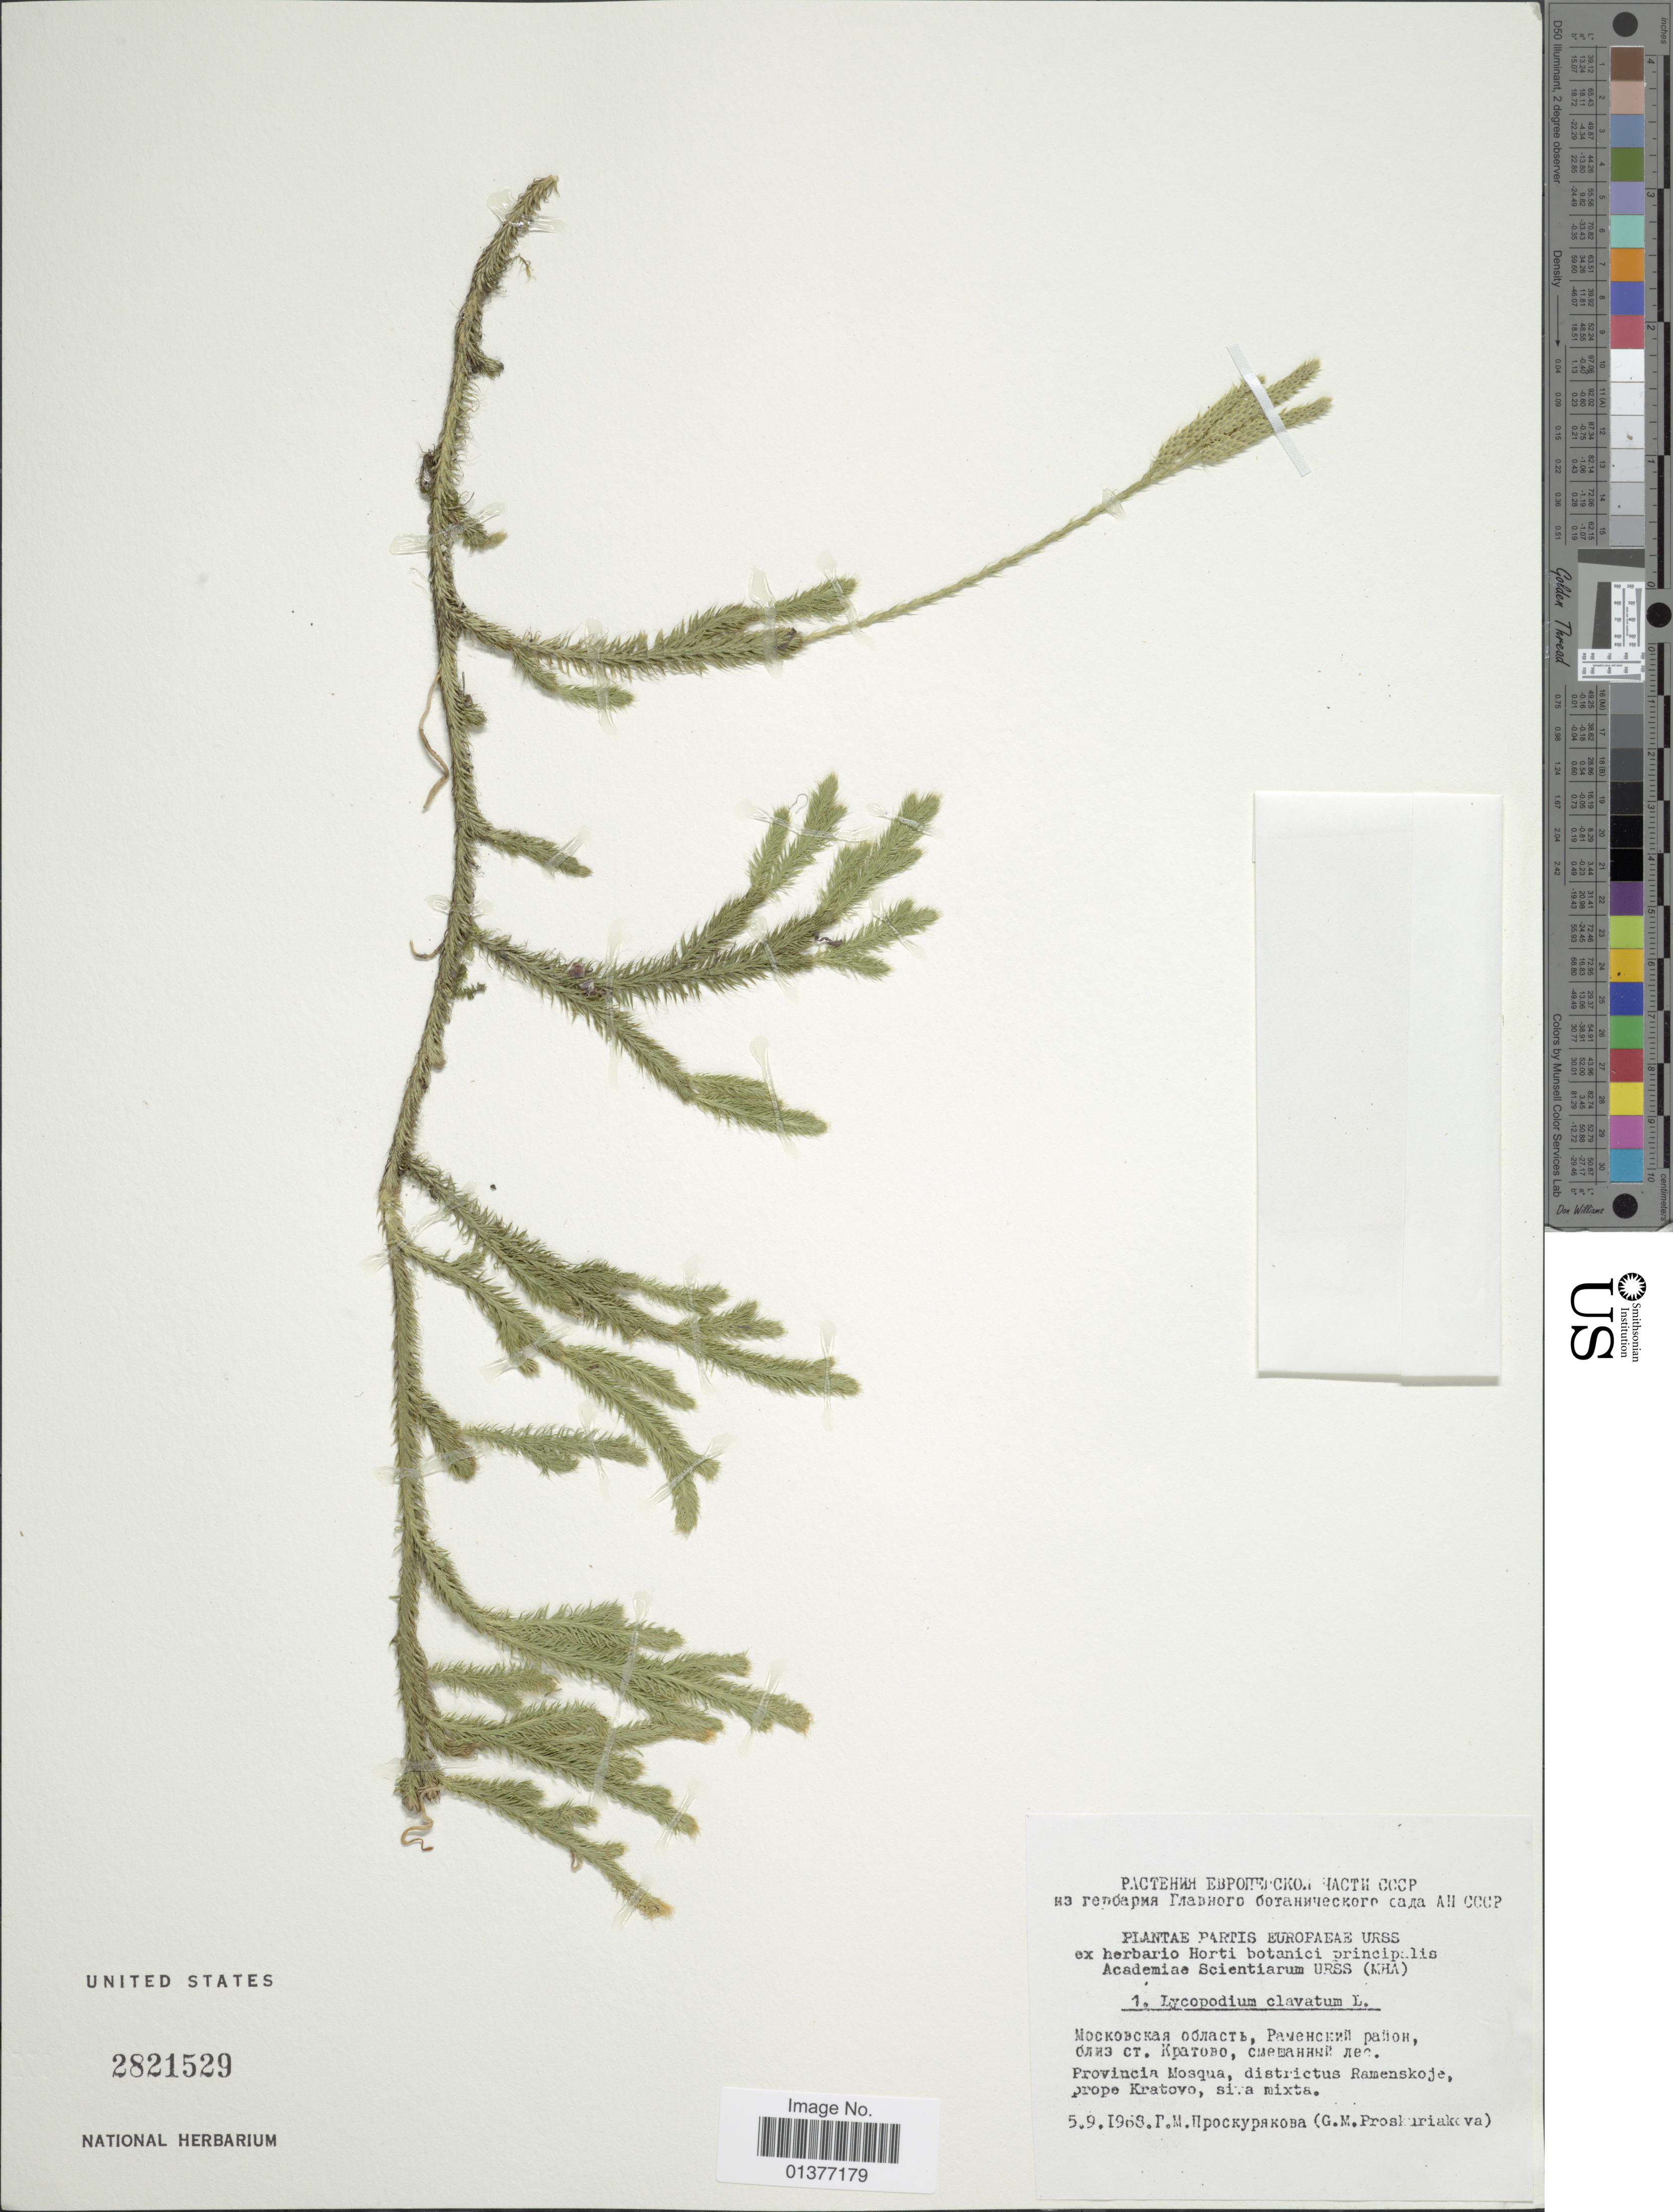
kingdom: Plantae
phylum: Tracheophyta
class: Lycopodiopsida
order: Lycopodiales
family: Lycopodiaceae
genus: Lycopodium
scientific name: Lycopodium clavatum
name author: L.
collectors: G. Proskariakova & Collector illegible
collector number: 1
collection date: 1968-09-05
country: Russian Federation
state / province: Moscow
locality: Partis Europaeae URSS, Provincia Mosqua, districtus Ramenskoje, prope Kratovo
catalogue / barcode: US 2821529